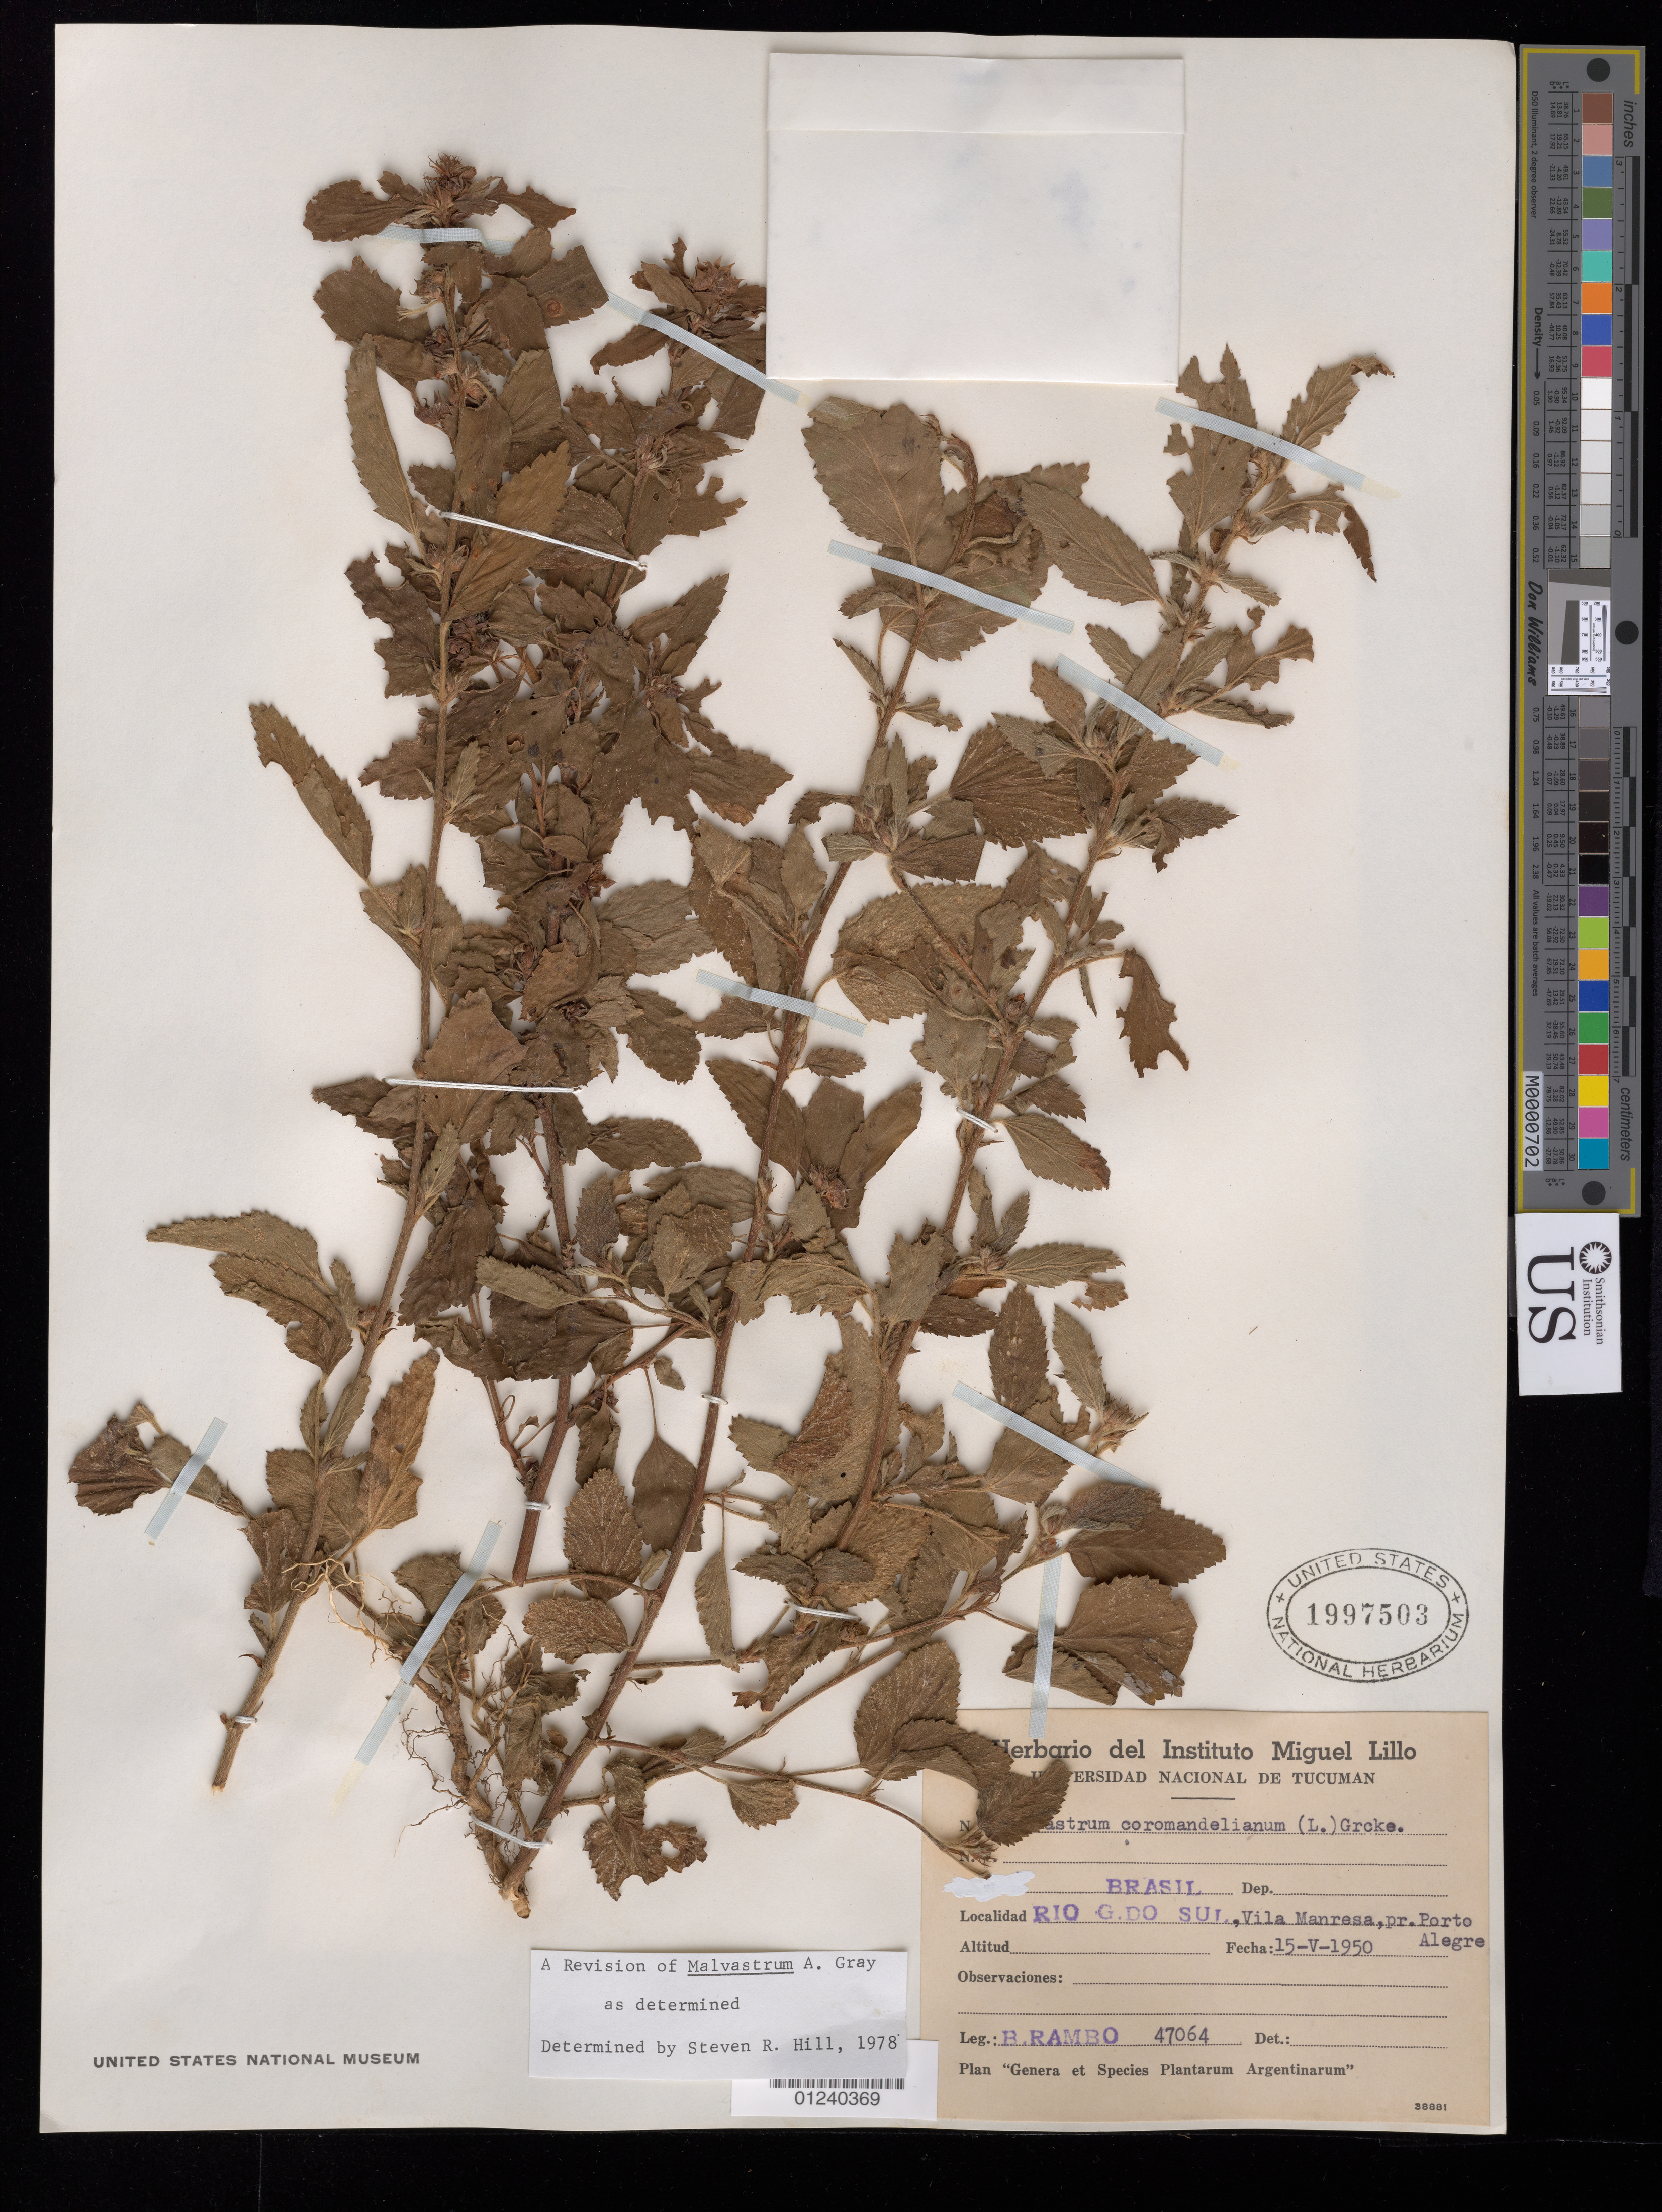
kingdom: Plantae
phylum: Tracheophyta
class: Magnoliopsida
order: Malvales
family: Malvaceae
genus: Malvastrum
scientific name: Malvastrum coromandelianum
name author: (L.) Garcke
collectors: B. Rambo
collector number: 47064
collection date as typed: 15 May 1950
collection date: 1950-05-15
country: Brazil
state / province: Rio Grande do Sul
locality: Vila Manresa, pr Porto Alegre.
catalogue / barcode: US 1997503